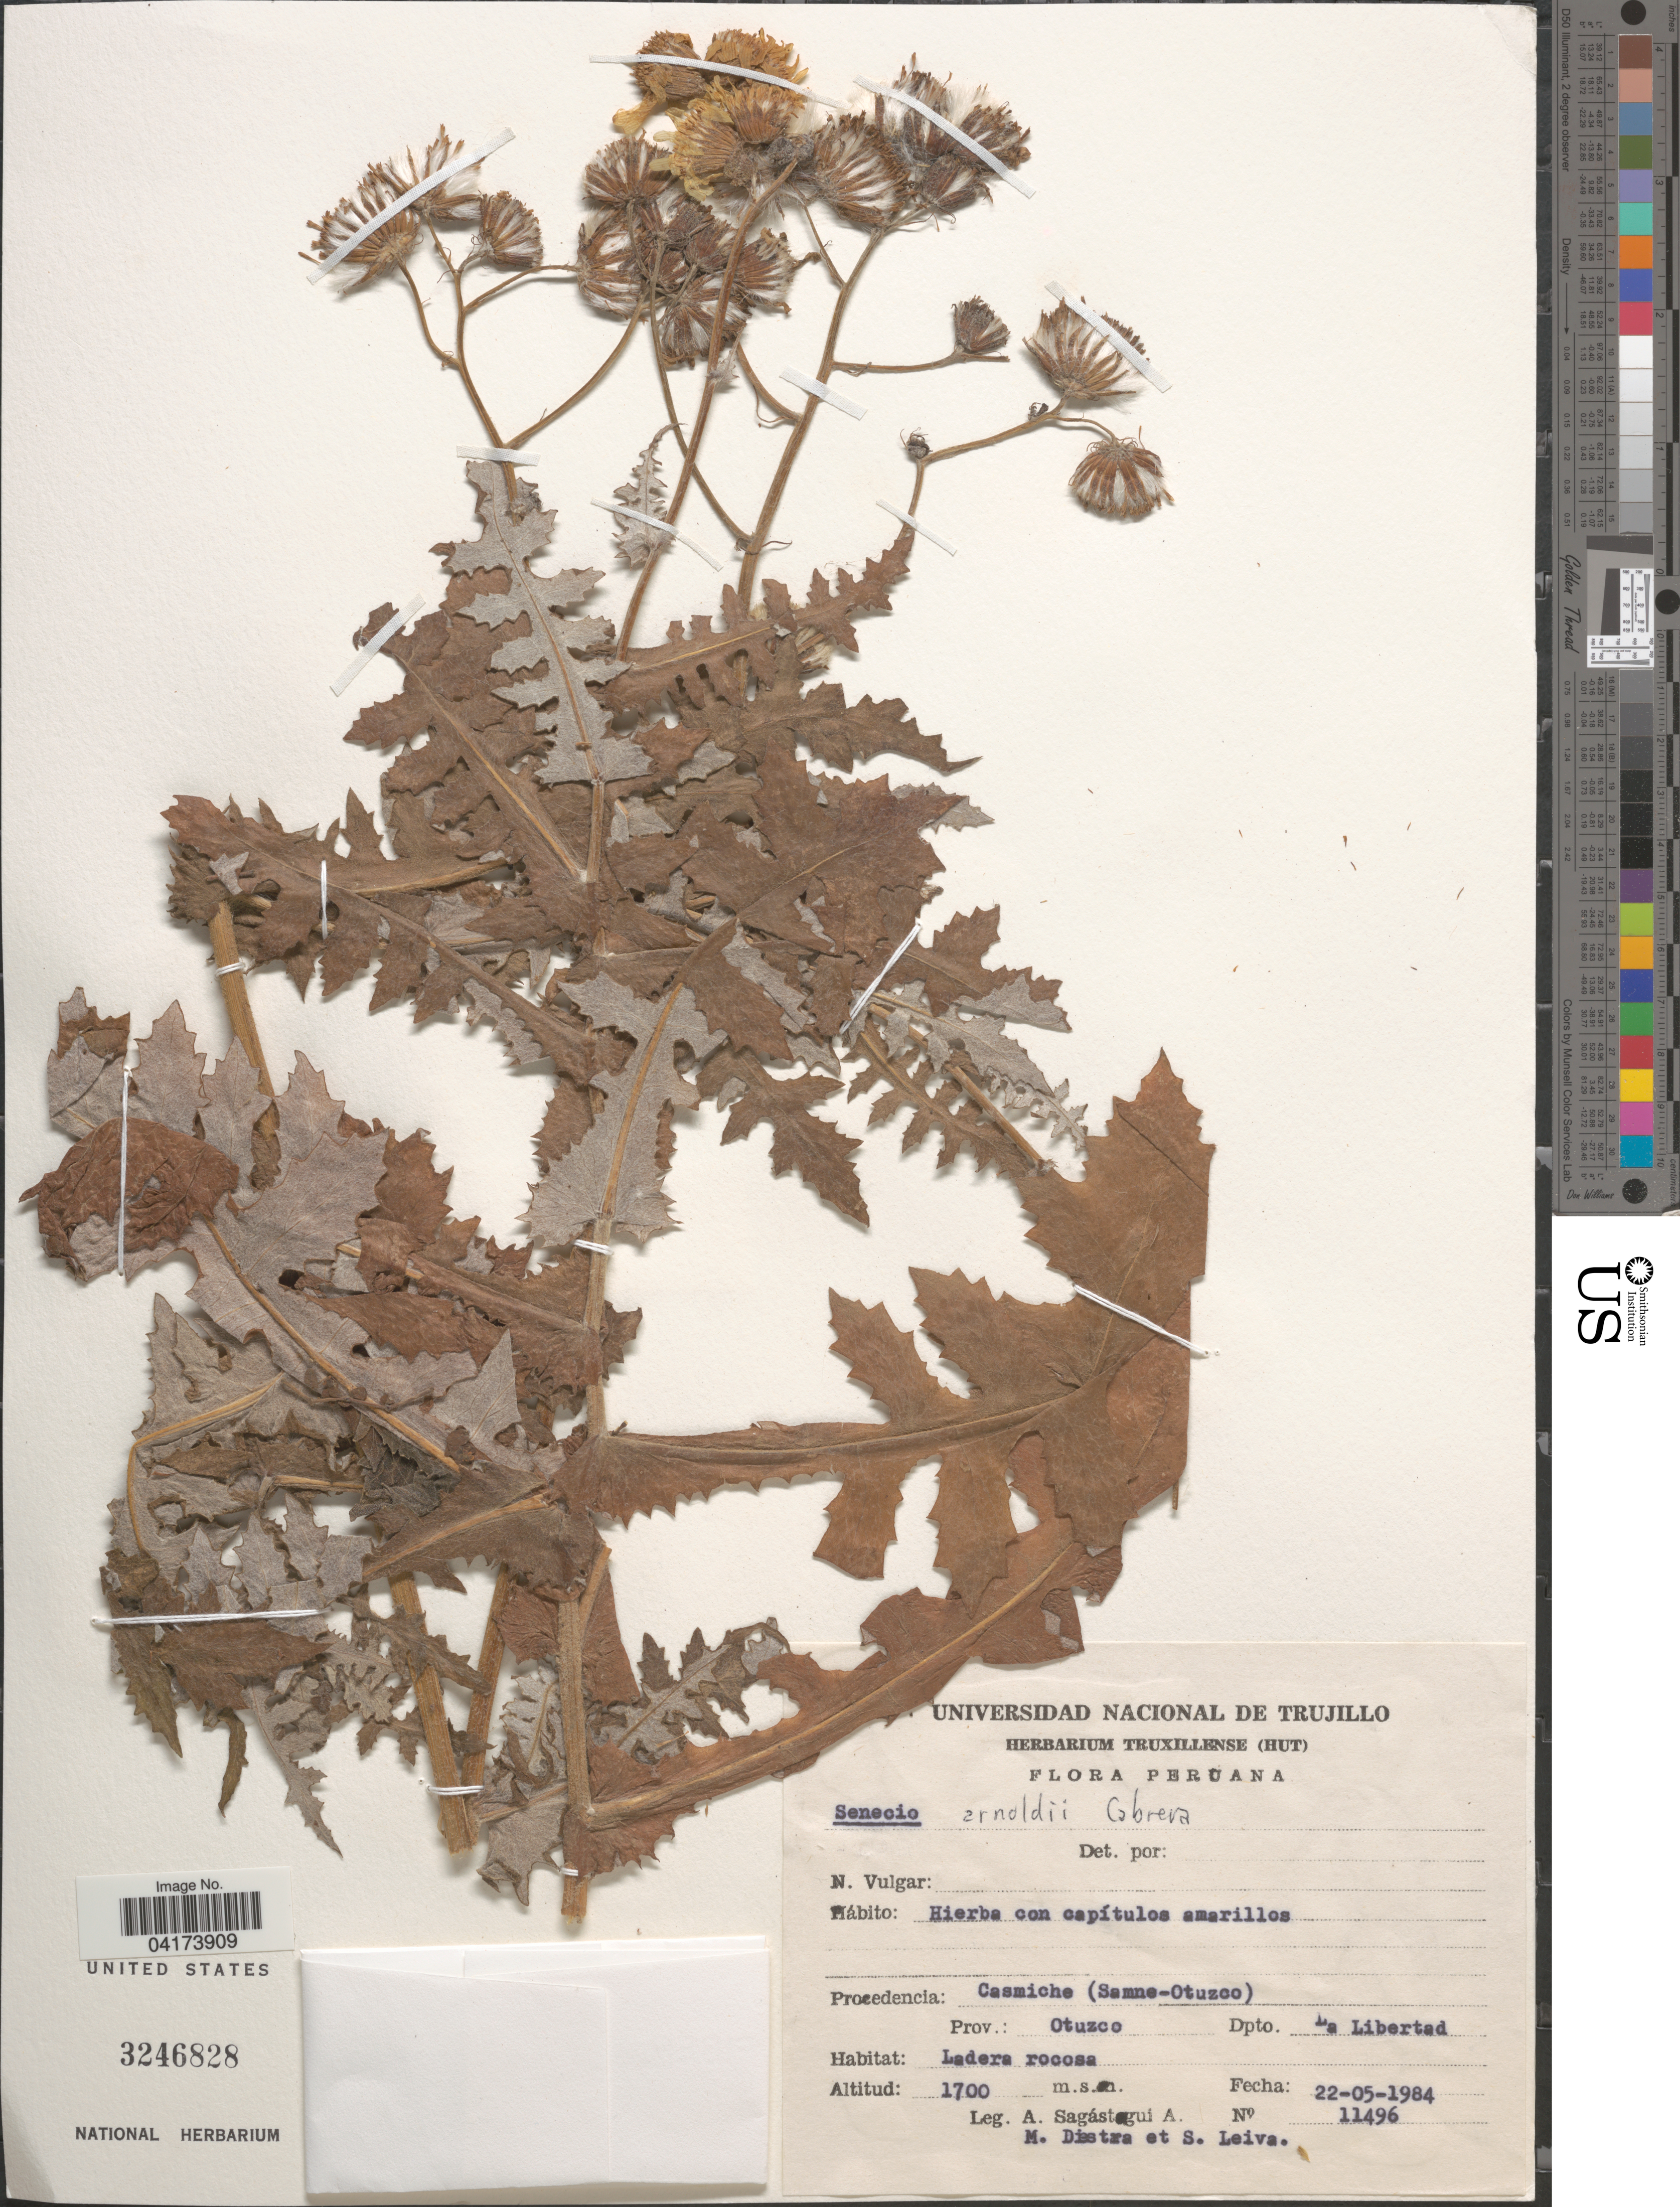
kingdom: Plantae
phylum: Tracheophyta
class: Magnoliopsida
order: Asterales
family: Asteraceae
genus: Senecio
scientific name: Senecio arnaldii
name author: Cabrera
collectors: A. Sagástegui A., M. Diestra & S. Leiva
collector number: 11496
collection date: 1984-05-22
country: Peru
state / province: La Libertad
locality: Casmiche (Samne-Otuzco). Prov.: Otuzco. Dpto. La Libertad.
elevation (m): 1700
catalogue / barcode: US 3246828